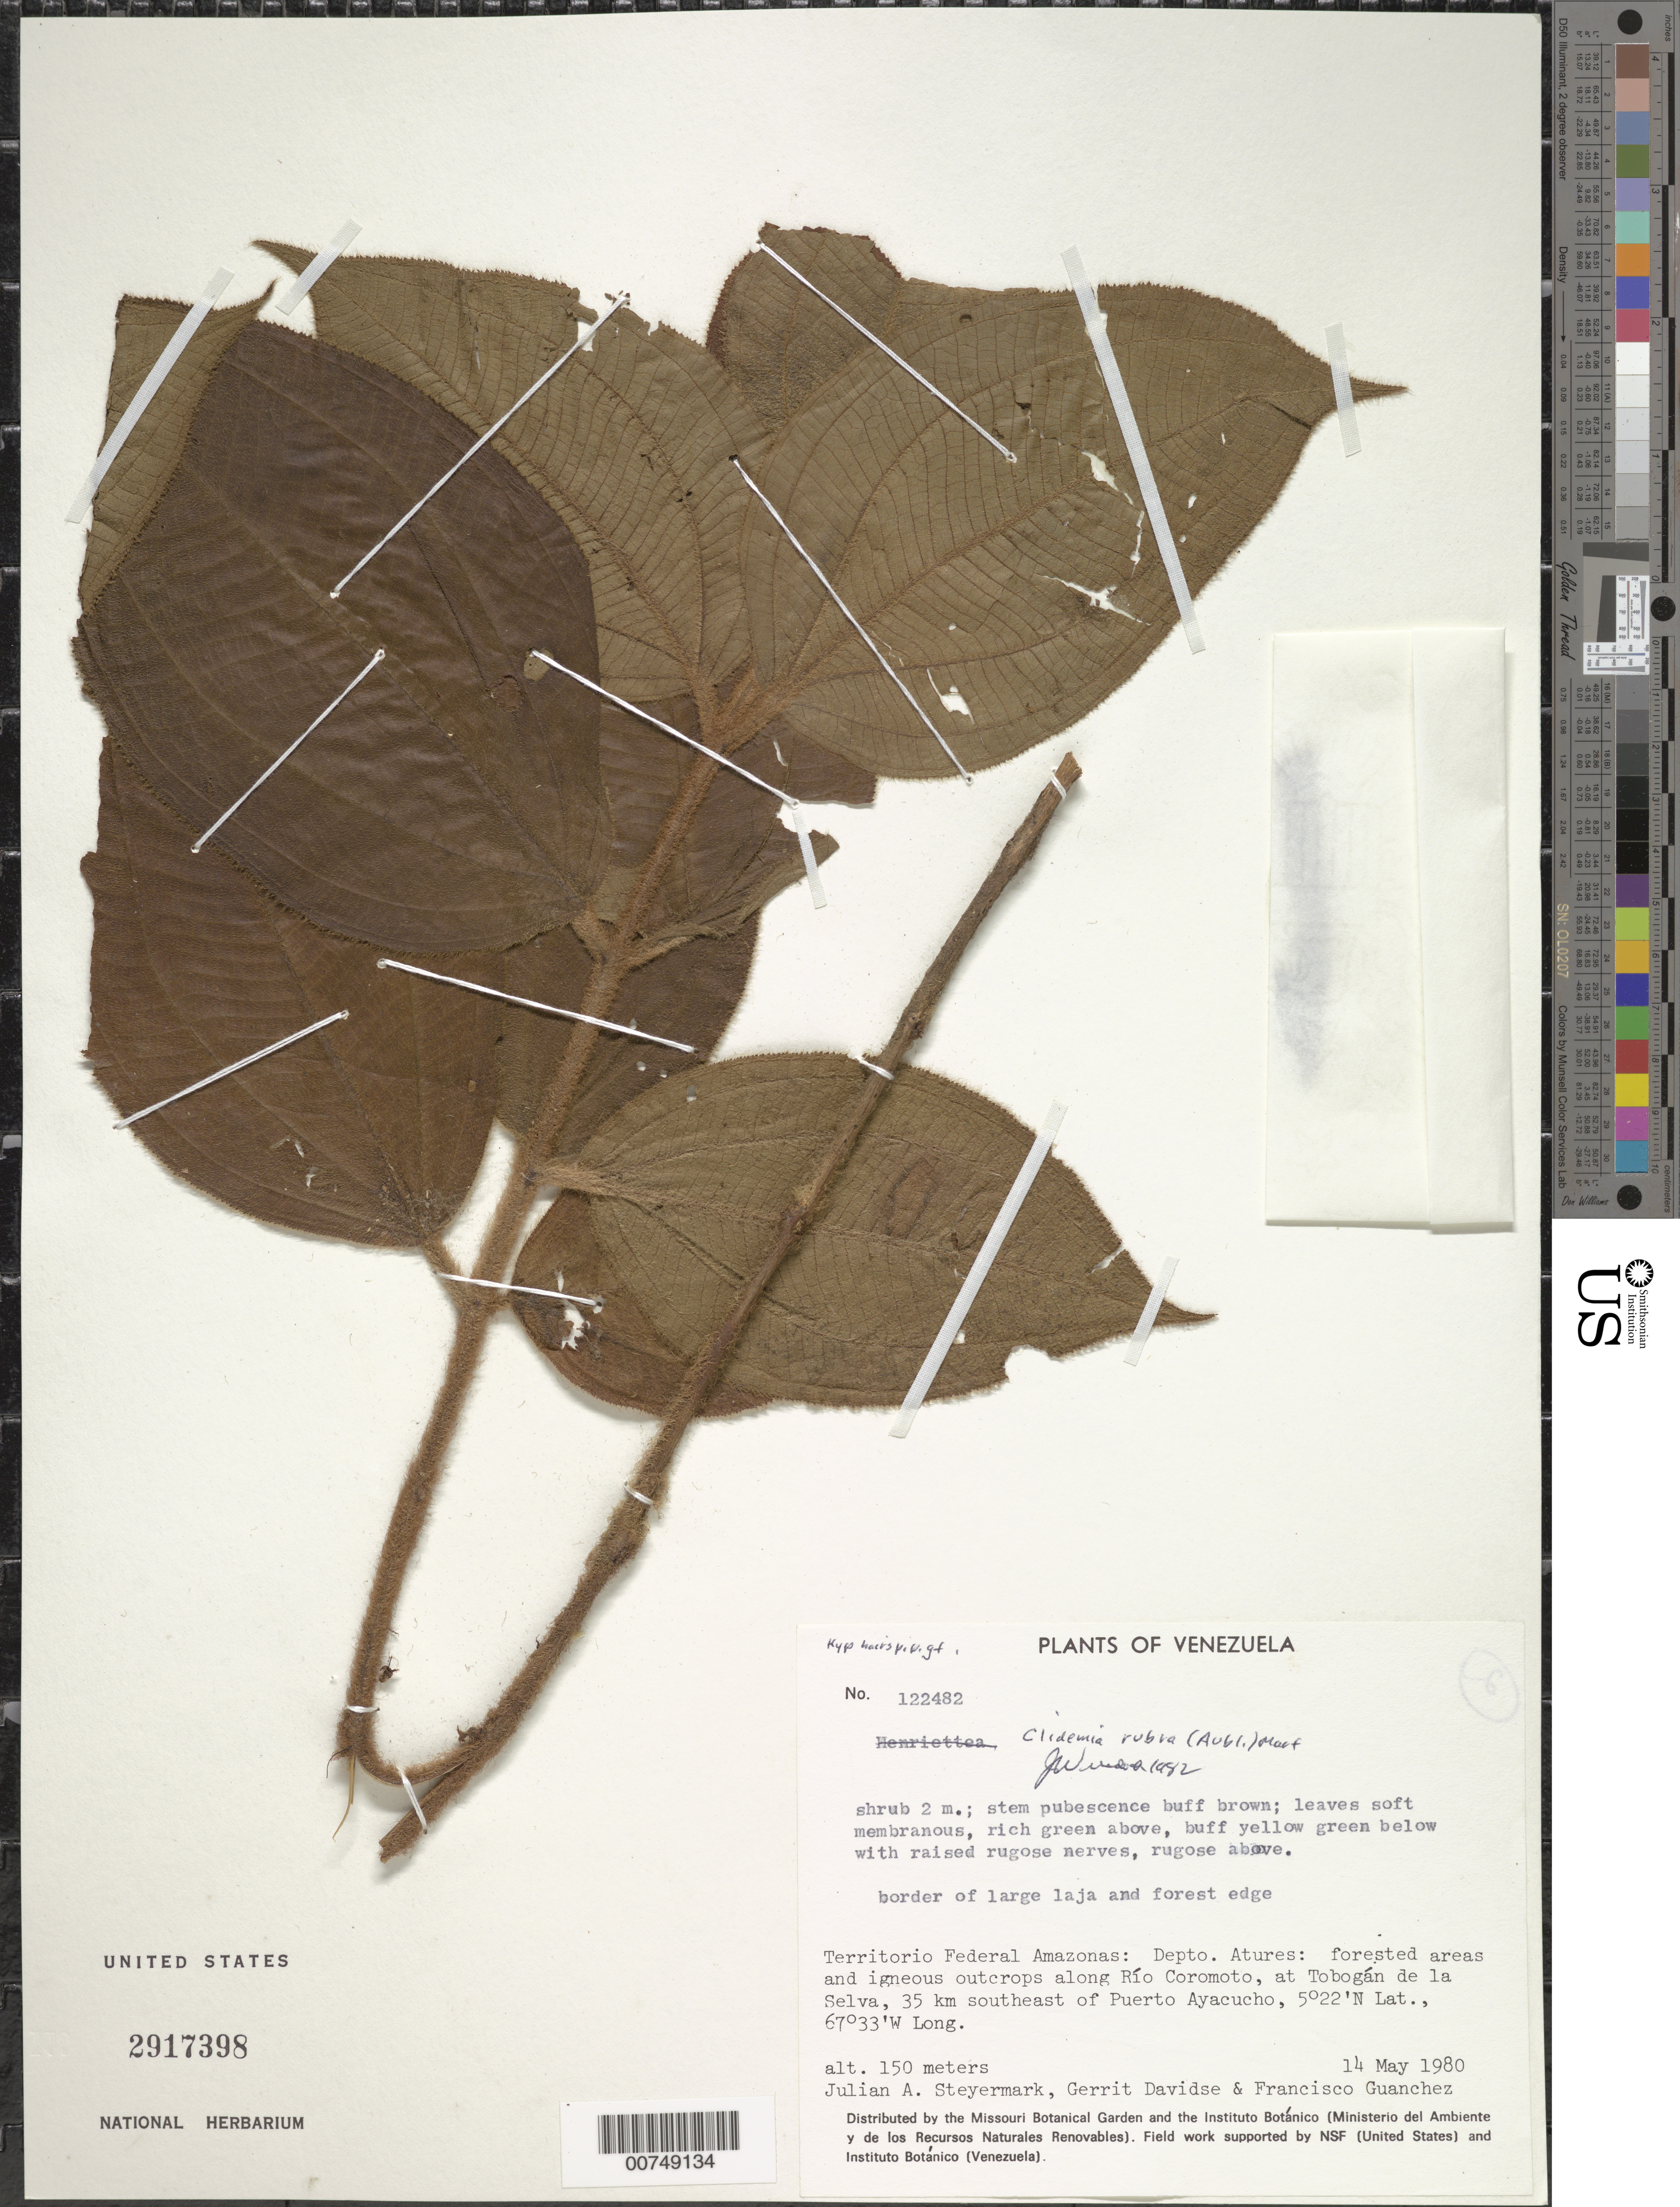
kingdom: Plantae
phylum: Tracheophyta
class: Magnoliopsida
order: Myrtales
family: Melastomataceae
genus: Clidemia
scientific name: Clidemia rubra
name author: (Aubl.) Mart.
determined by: Wurdack, John J., (US), US (UNITED STATES)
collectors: J. Steyermark, G. Davidse & F. Guánchez M.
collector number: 122482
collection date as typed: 14-May-80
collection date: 1980-05-14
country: Venezuela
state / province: Amazonas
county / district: Atures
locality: Río Coromoto, at Tobogan de la Selva, 35 km SE of Puerto Ayacucho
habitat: Forested reas and igneous outcrops; border of large laja and forest edge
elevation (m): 150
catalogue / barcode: US 2917398